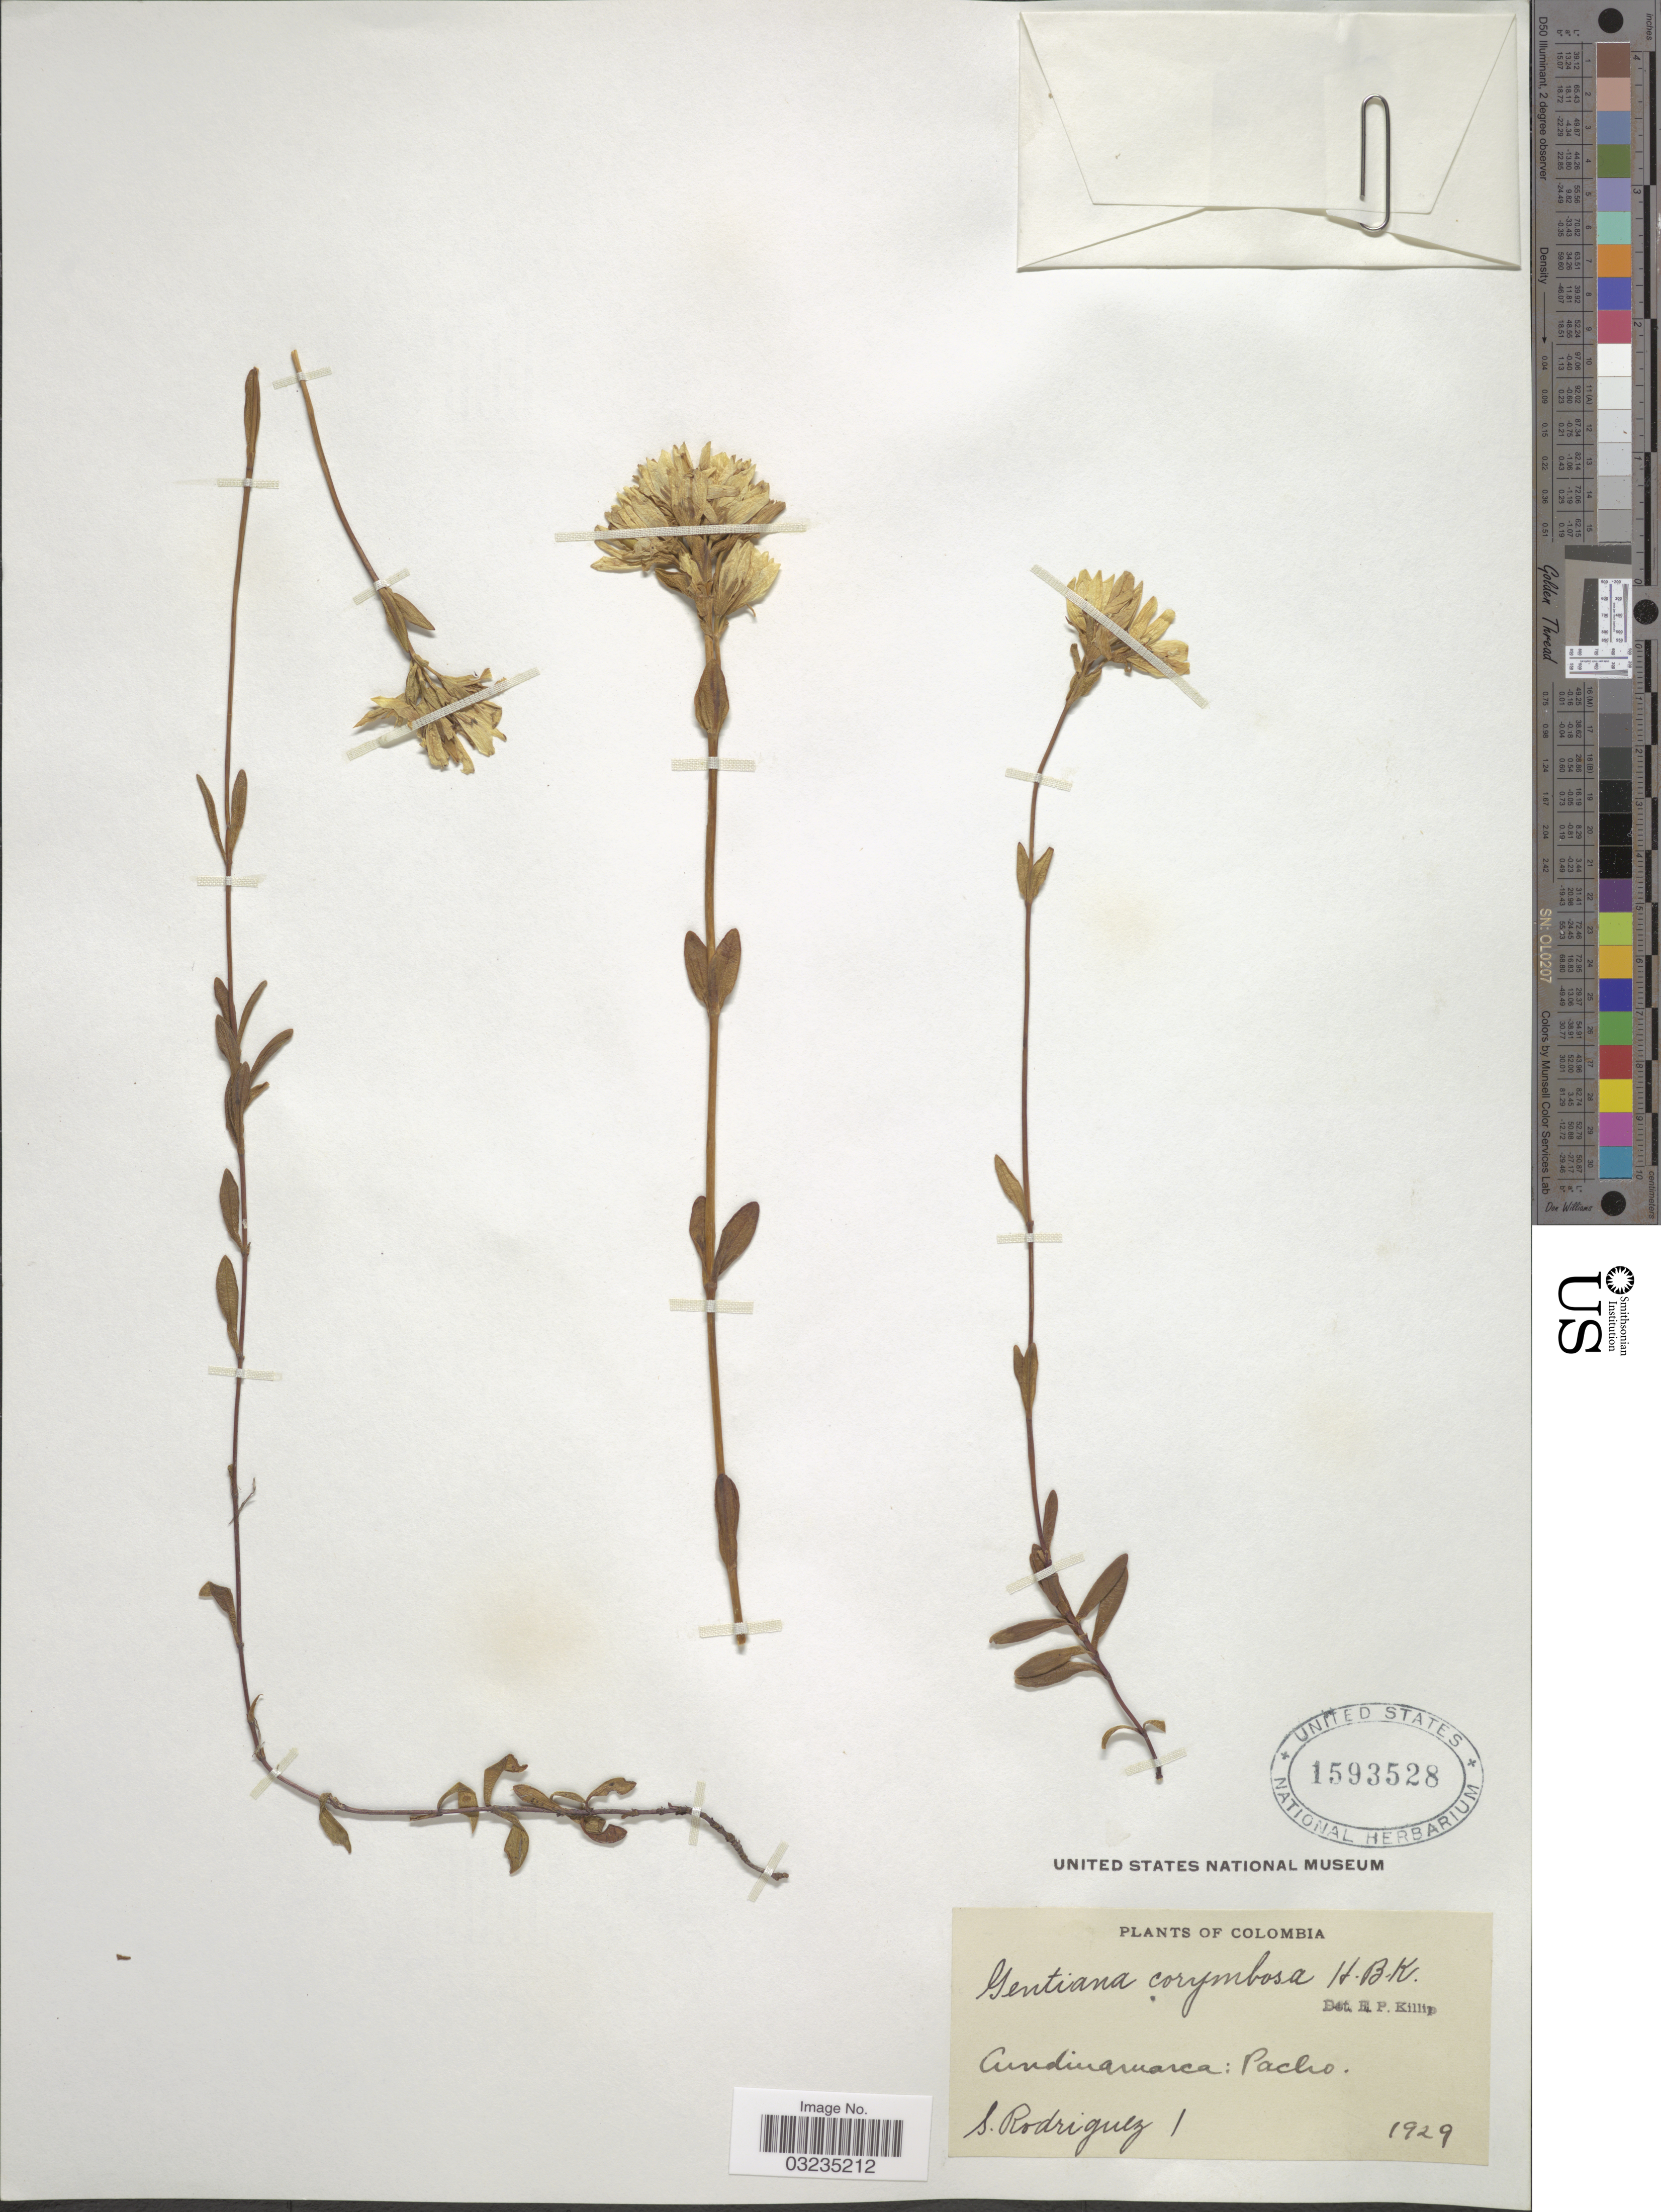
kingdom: Plantae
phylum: Tracheophyta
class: Magnoliopsida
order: Gentianales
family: Gentianaceae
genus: Gentiana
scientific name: Gentiana corymbosa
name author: Humb. et al.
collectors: S. Rodriguez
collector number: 1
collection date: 1929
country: Colombia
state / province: Cundinamarca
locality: Pacho.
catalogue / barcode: US 1593528